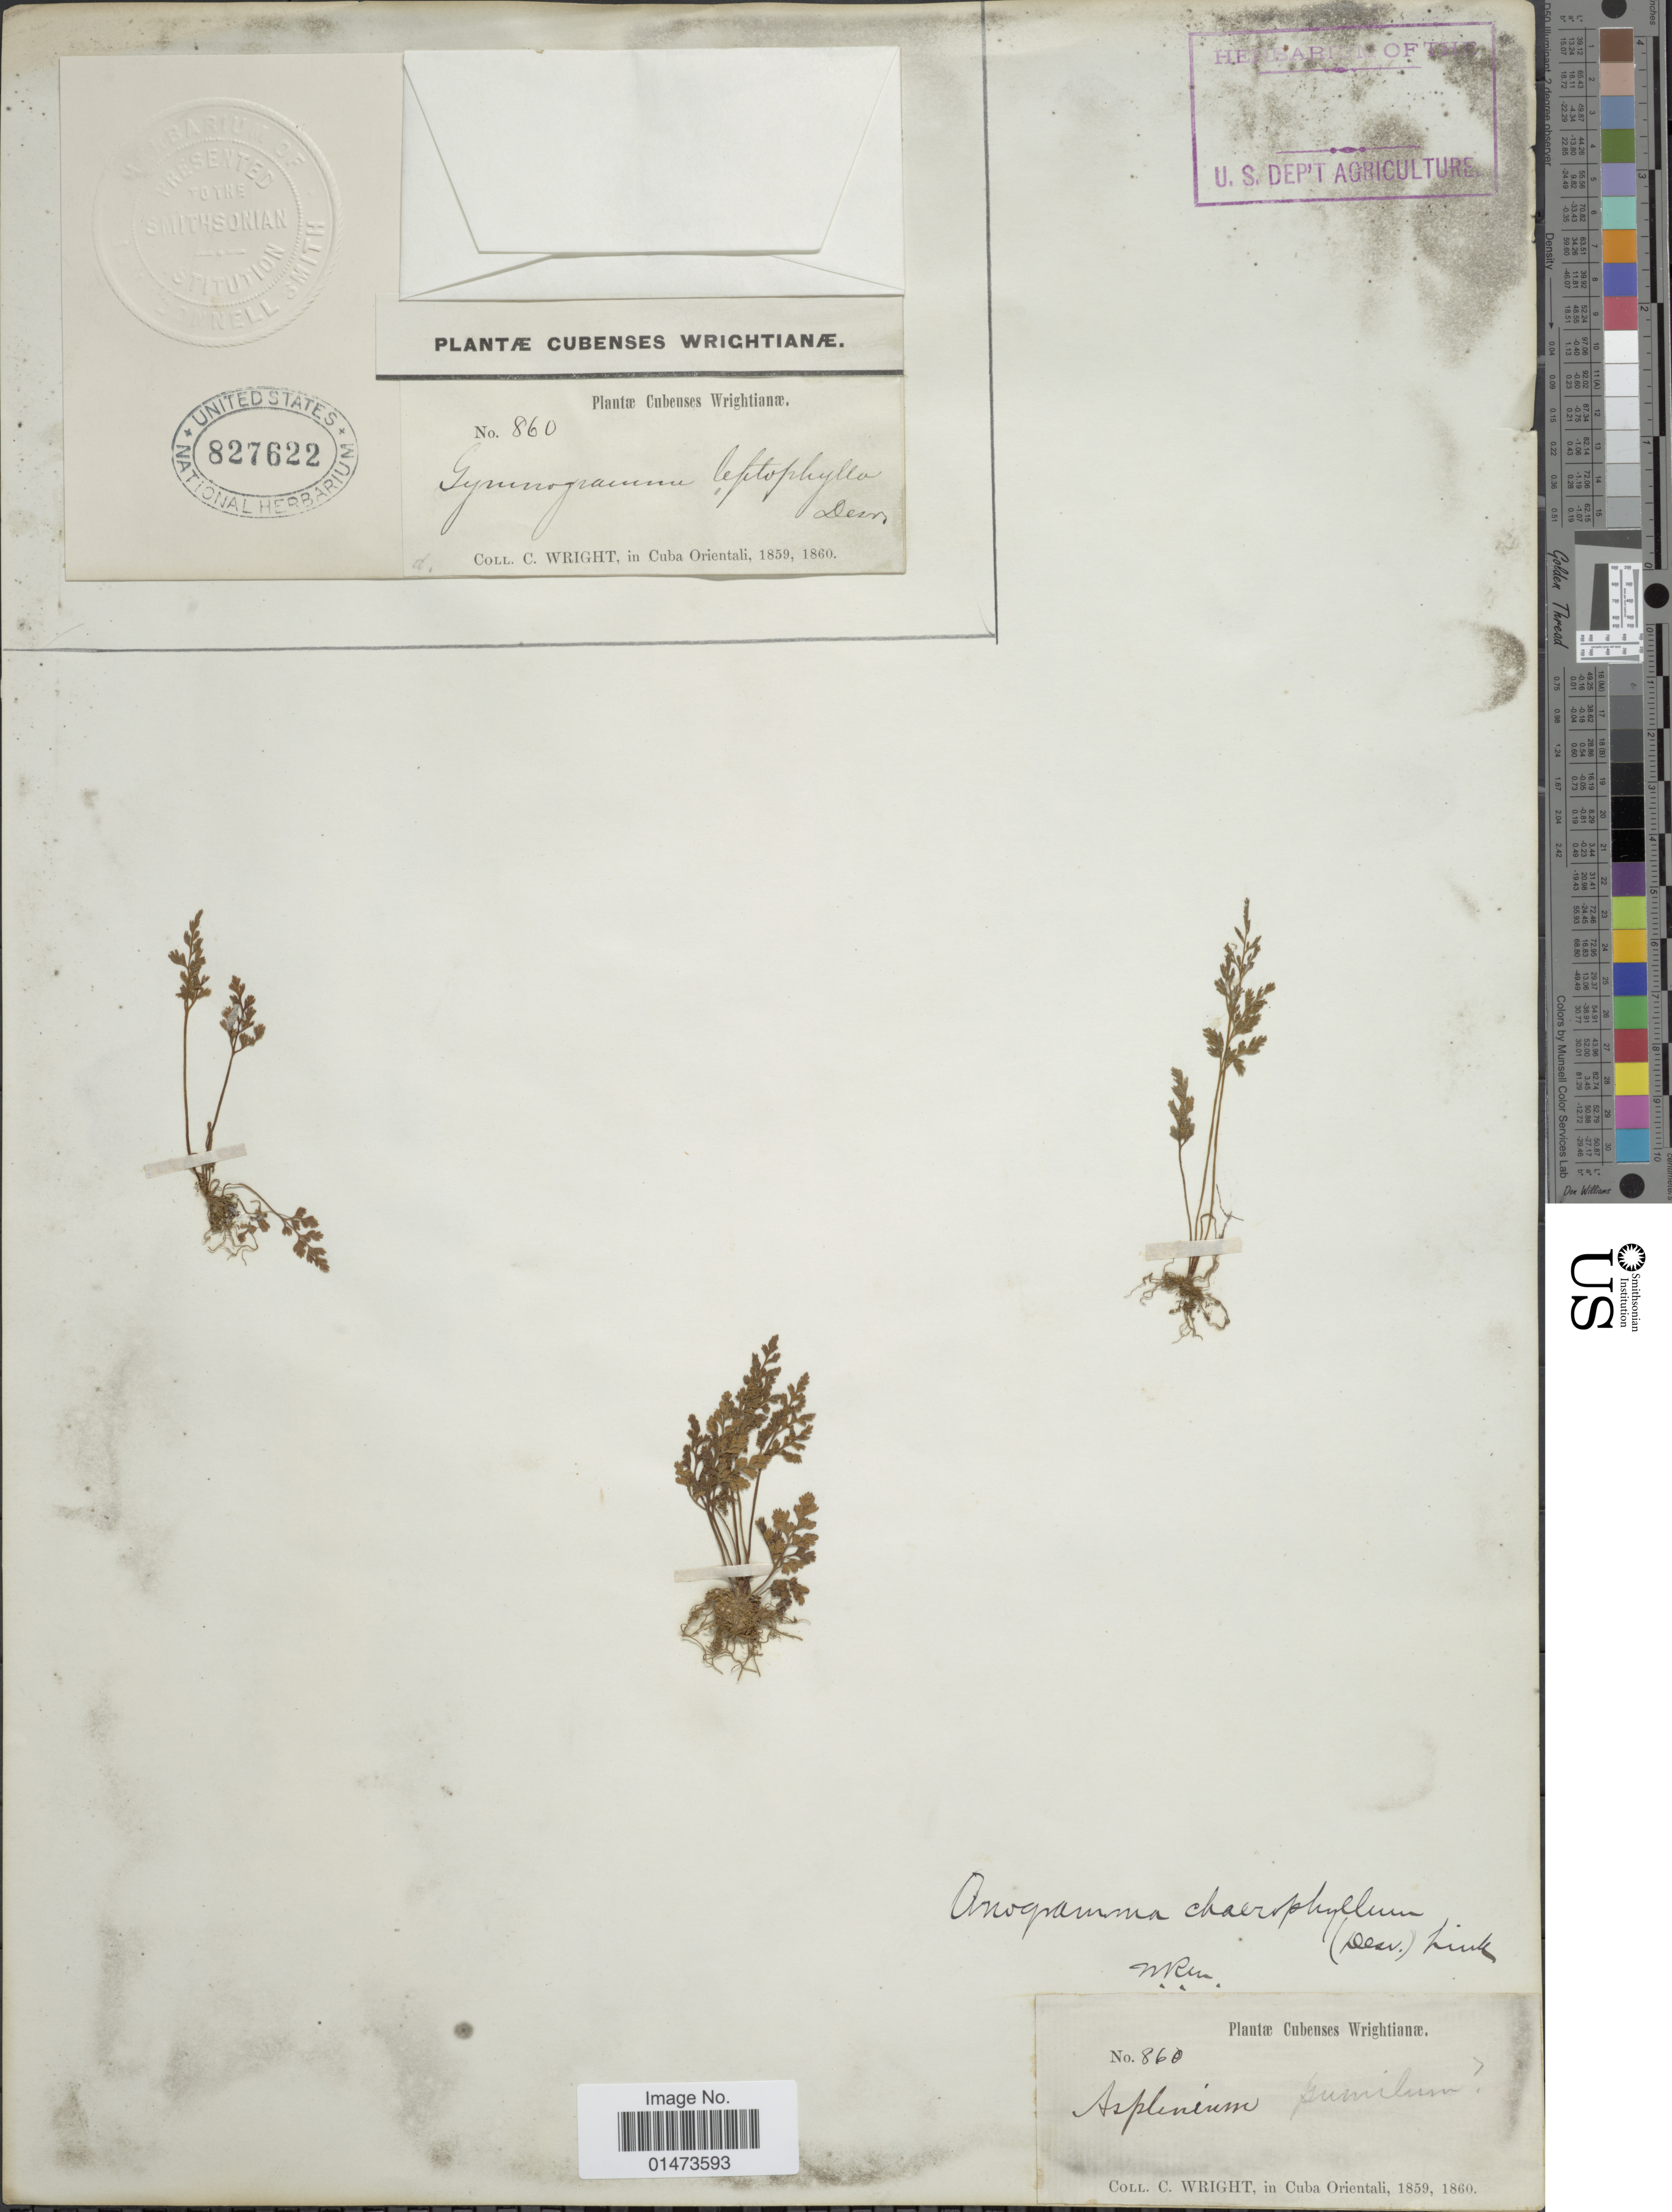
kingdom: Plantae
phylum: Tracheophyta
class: Polypodiopsida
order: Polypodiales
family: Pteridaceae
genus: Anogramma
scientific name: Anogramma chaerophylla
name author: (Desv.) Link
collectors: C. Wright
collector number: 860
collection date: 1859/1860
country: Cuba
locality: In Cuba Orientali.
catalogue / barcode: US 827622